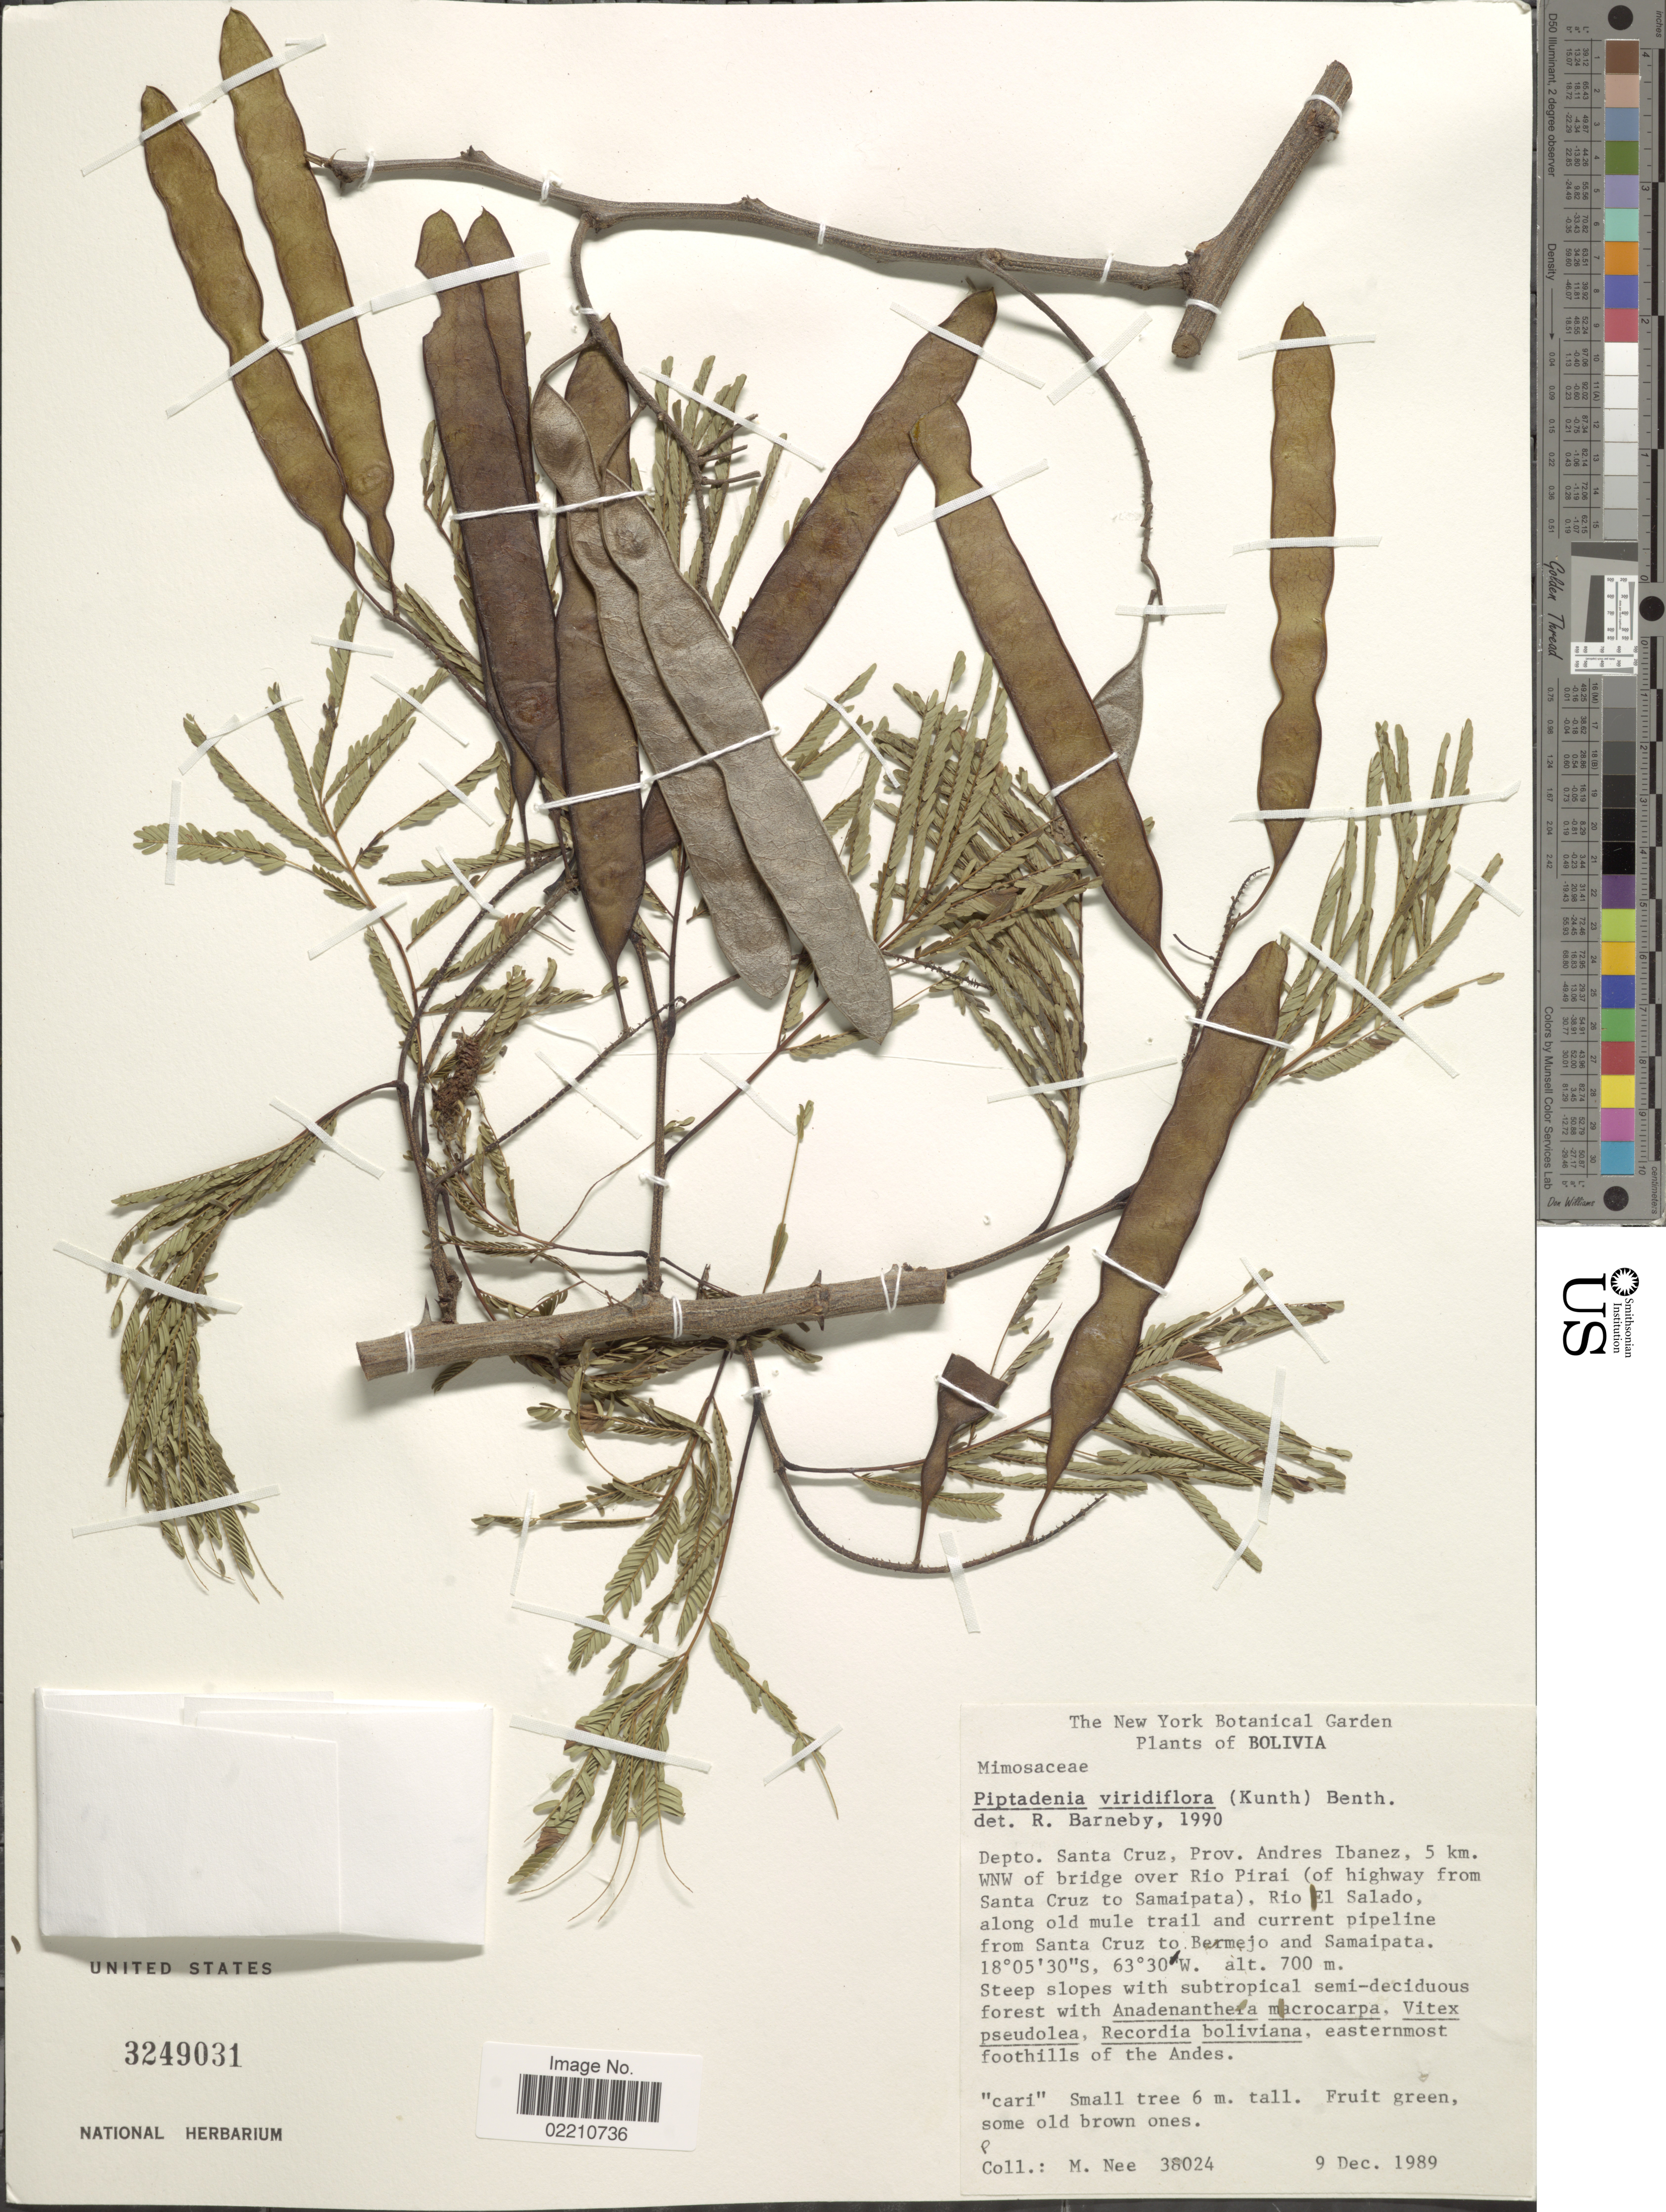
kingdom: Plantae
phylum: Tracheophyta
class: Magnoliopsida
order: Fabales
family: Fabaceae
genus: Lachesiodendron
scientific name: Lachesiodendron viridiflorum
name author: (Kunth) P.G. Ribeiro et al.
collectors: M. Nee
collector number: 38024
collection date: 1989-12-09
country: Bolivia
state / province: Santa Cruz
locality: Prov. Andres Ibanez, 5 km. WNW of bridge over Rio Pirai (of highway from Santa Cruz to Samaipata), Rio El Salado, along old mule trail and current pipeline from Santa Cruz to Bermejo and Samaipata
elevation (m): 700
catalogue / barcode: US 3249031